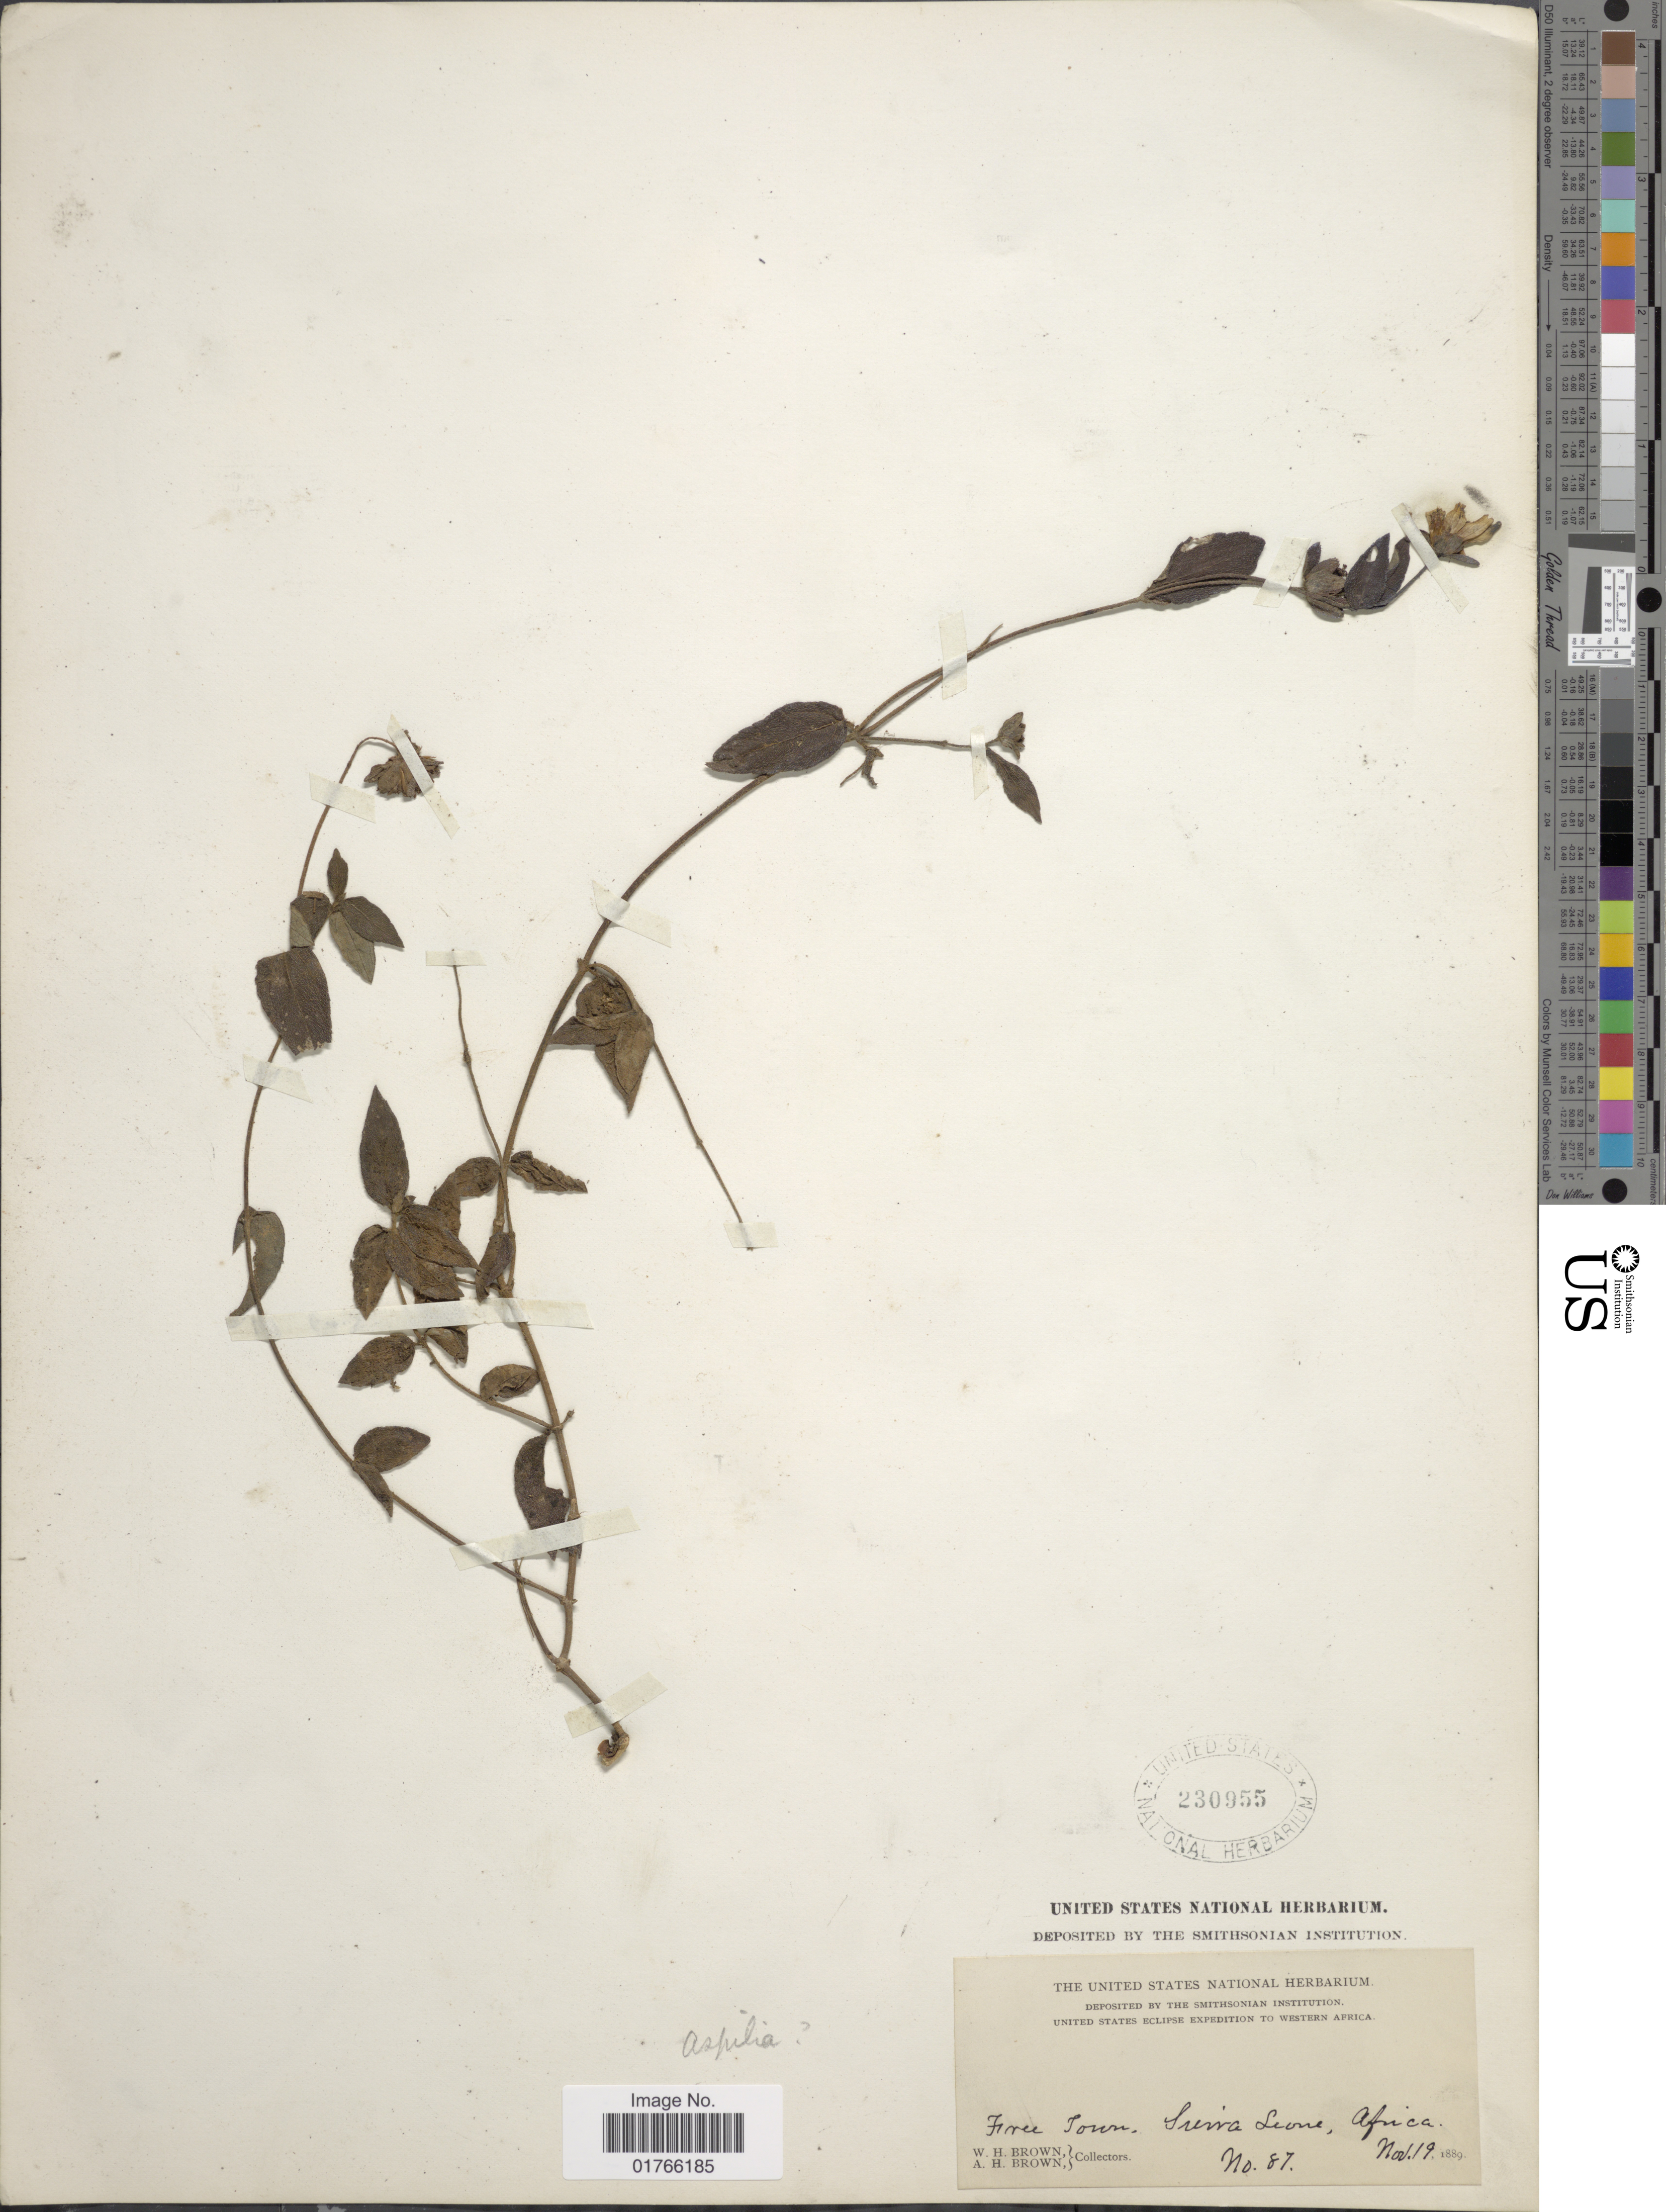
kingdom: Plantae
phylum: Tracheophyta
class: Magnoliopsida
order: Asterales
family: Asteraceae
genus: Aspilia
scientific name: Aspilia sp.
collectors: W. H. Brown & A. H. Brown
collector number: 87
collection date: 1889-11-19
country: Sierra Leone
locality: Free Town, Africa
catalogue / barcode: US 230955